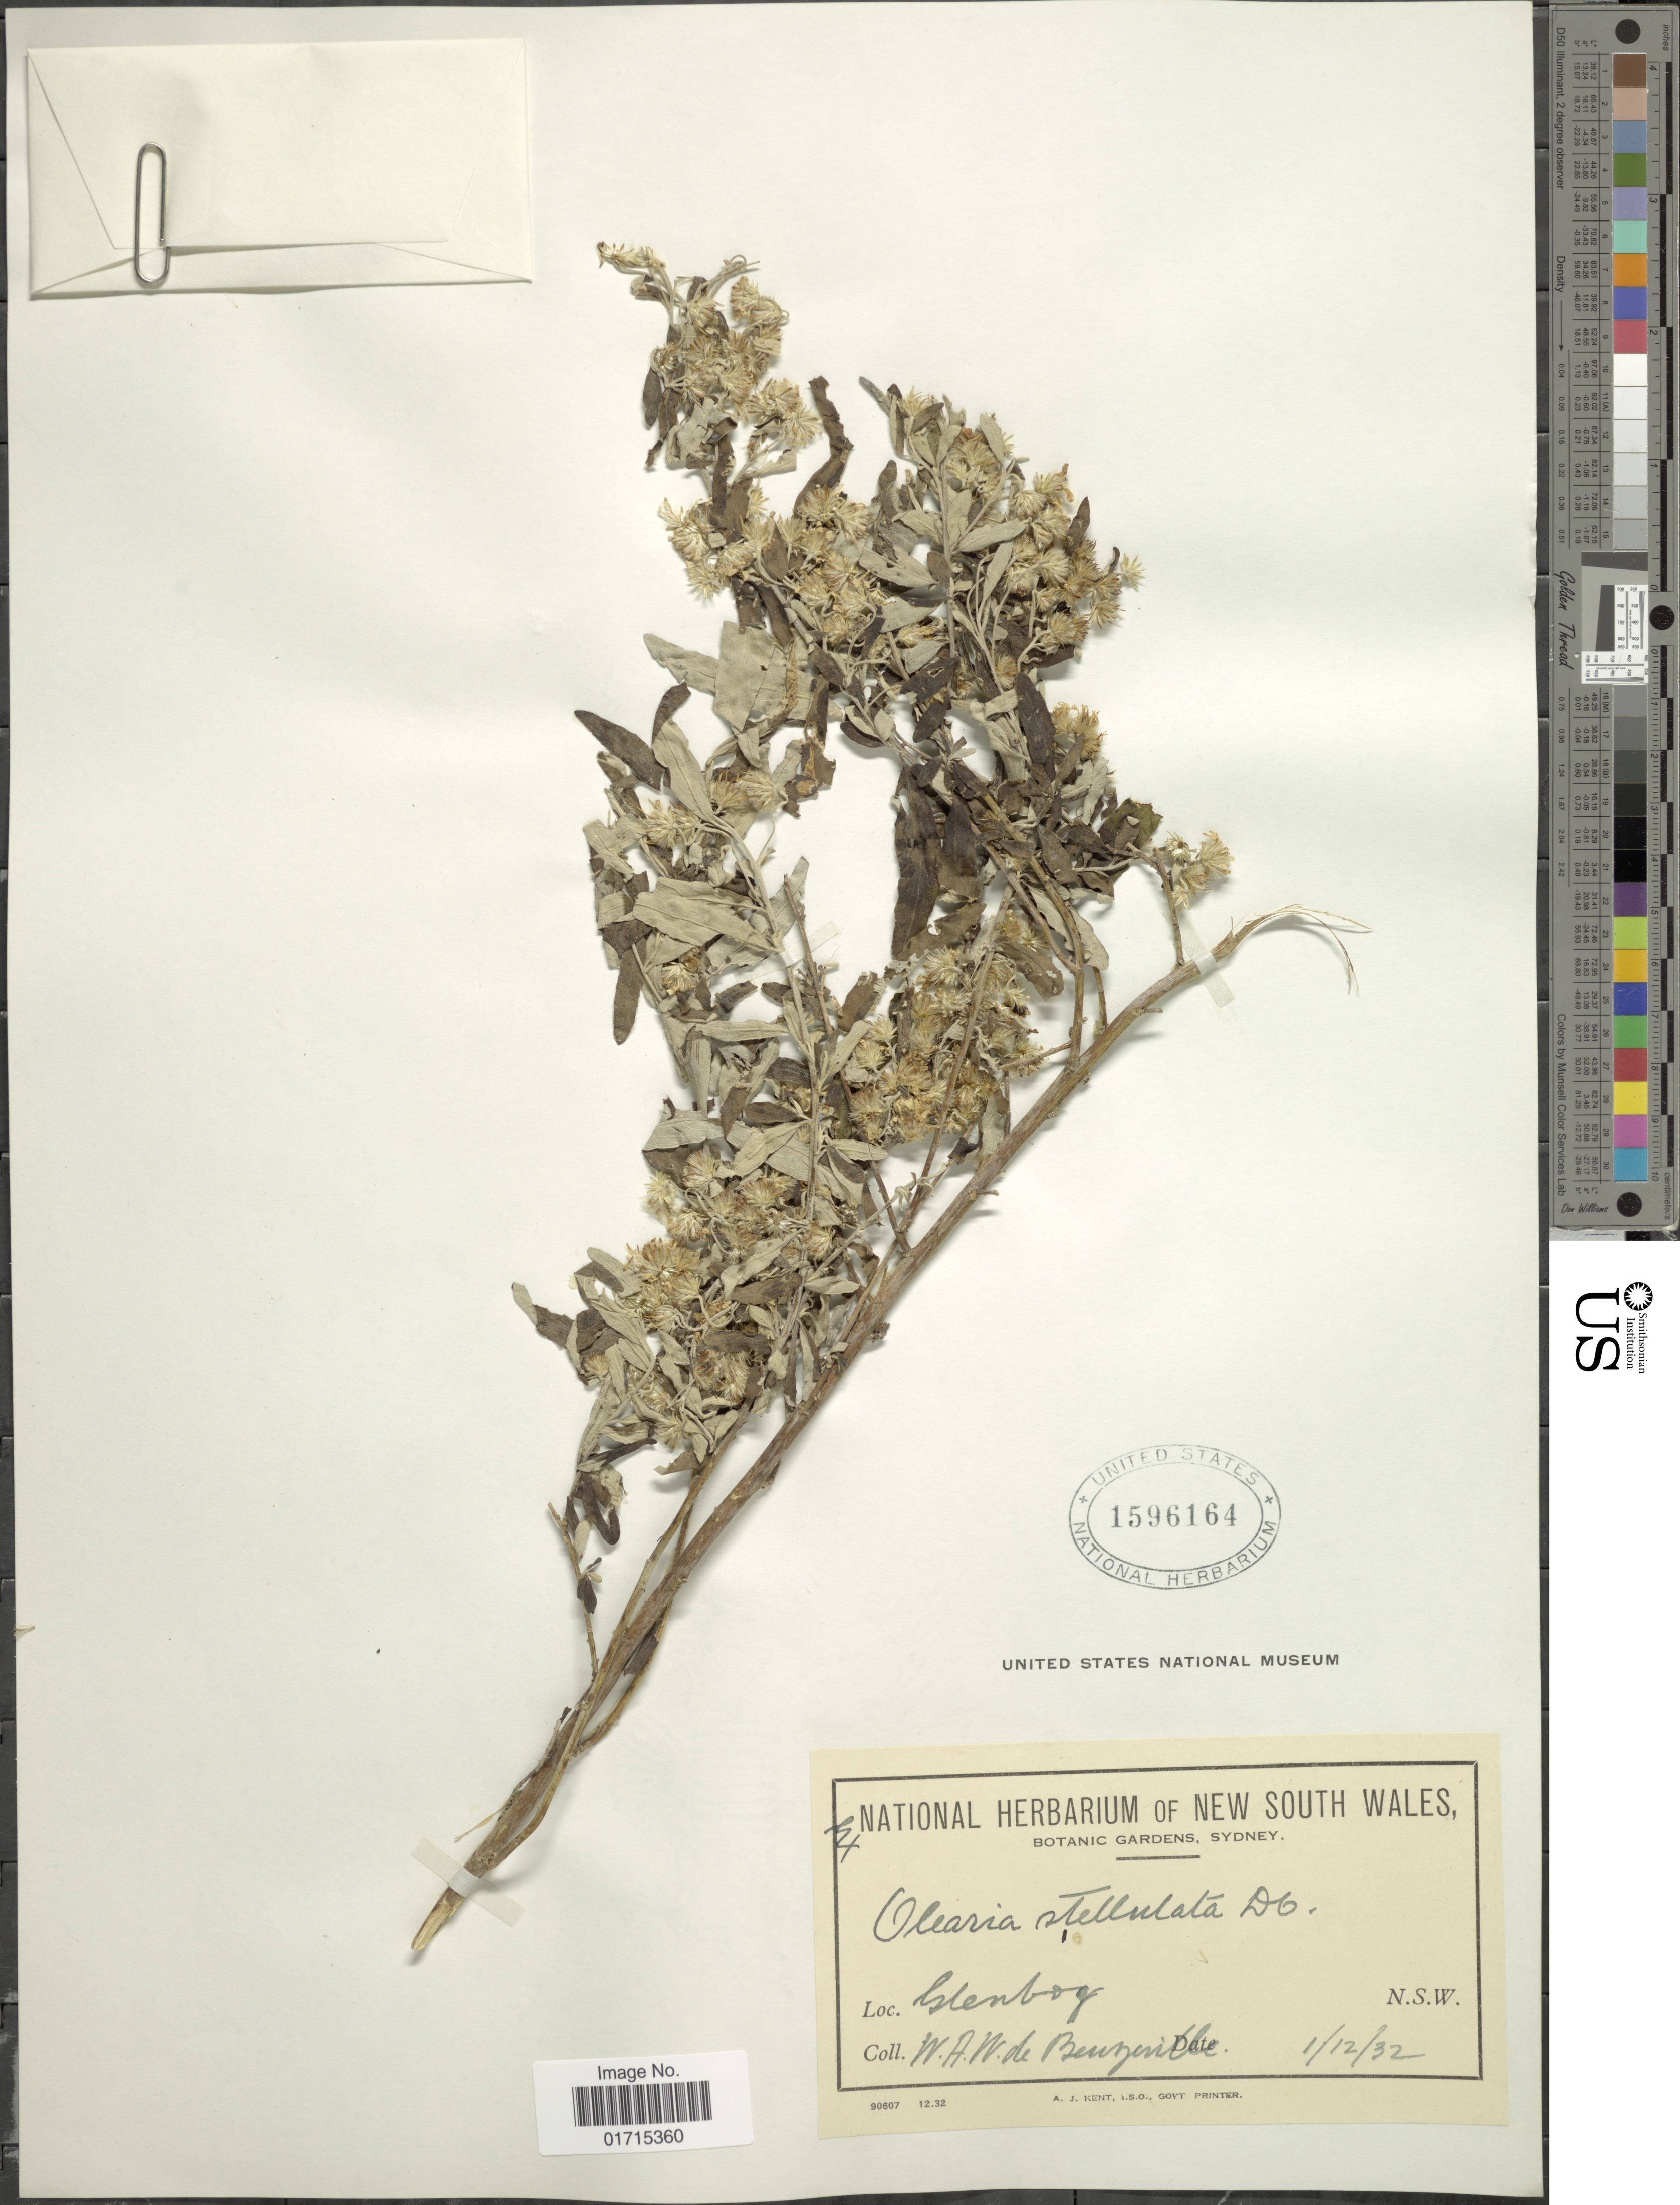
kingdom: Plantae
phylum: Tracheophyta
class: Magnoliopsida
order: Asterales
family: Asteraceae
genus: Olearia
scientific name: Olearia stellulata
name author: (Labill.) DC.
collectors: W. Benzeville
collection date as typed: Transcribed d/m/y: 1/12/32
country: Australia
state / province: New South Wales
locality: Glenborg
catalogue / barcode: US 1596164